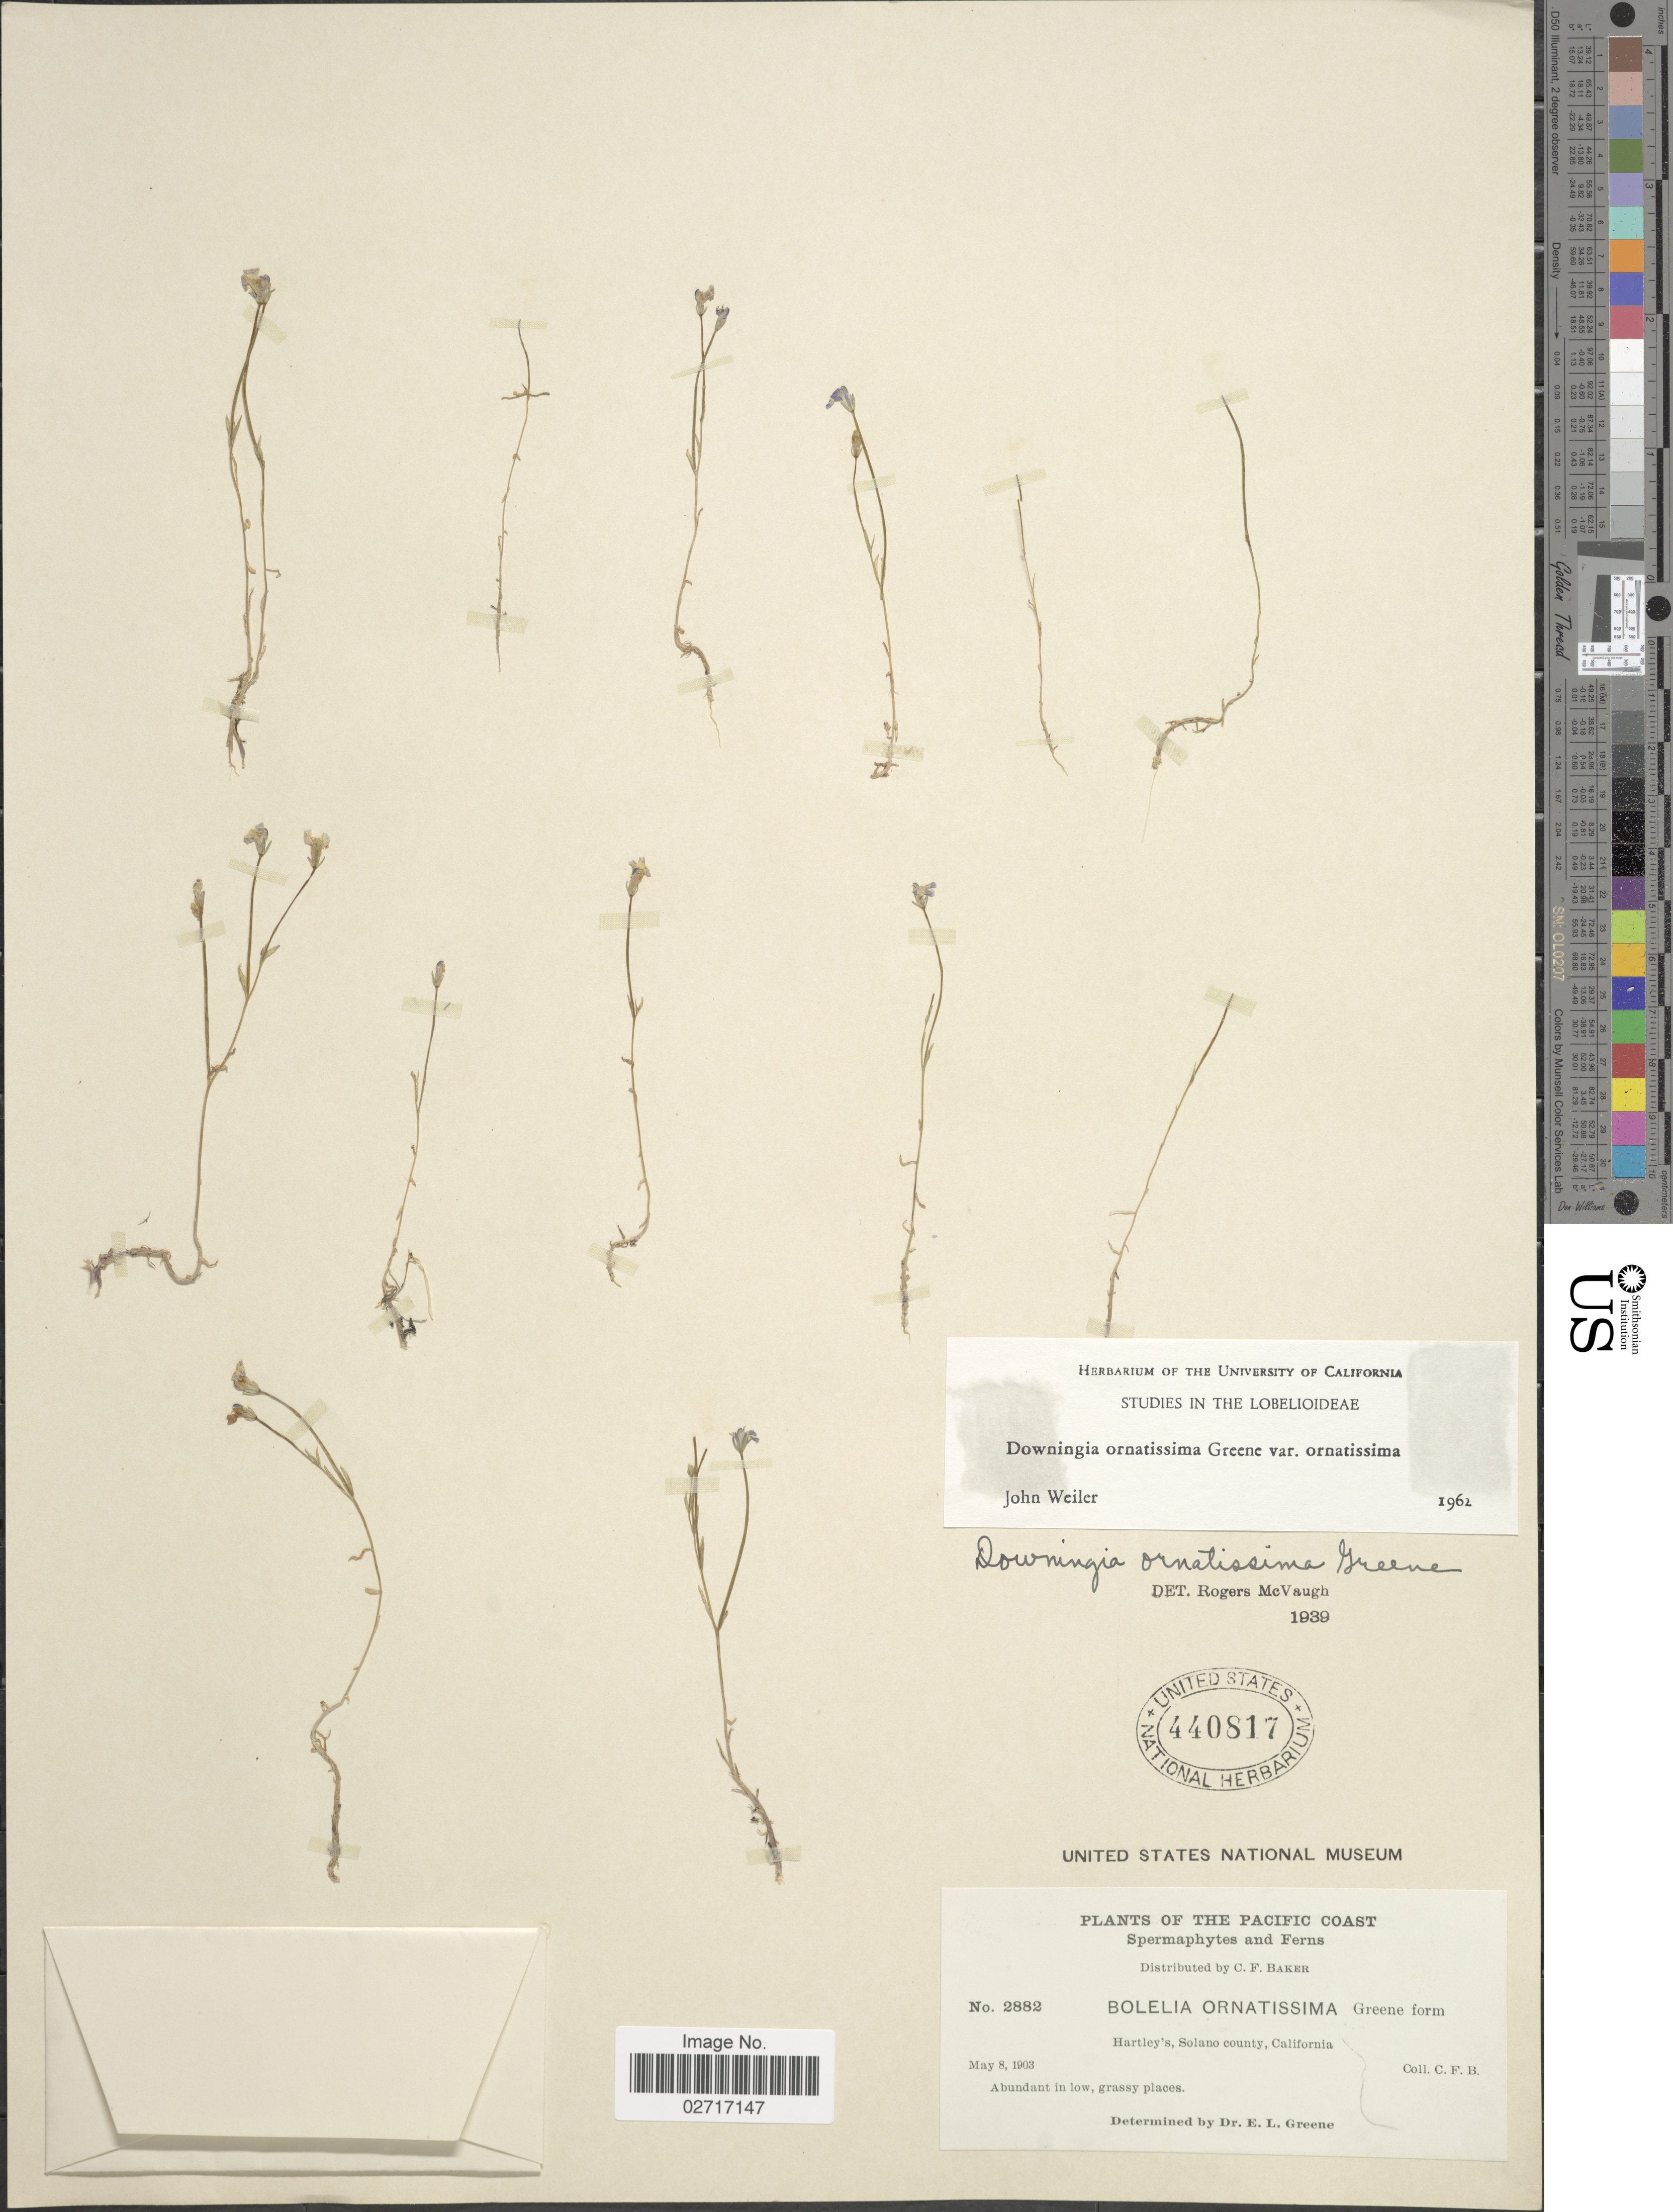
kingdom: Plantae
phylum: Tracheophyta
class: Magnoliopsida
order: Asterales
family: Campanulaceae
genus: Downingia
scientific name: Downingia ornatissima var. ornatissima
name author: Greene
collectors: C. F. Baker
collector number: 2882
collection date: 1903-05-08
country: United States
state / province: California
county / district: Solano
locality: The Pacific Coast. Hartley's, Solano County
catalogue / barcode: US 440817